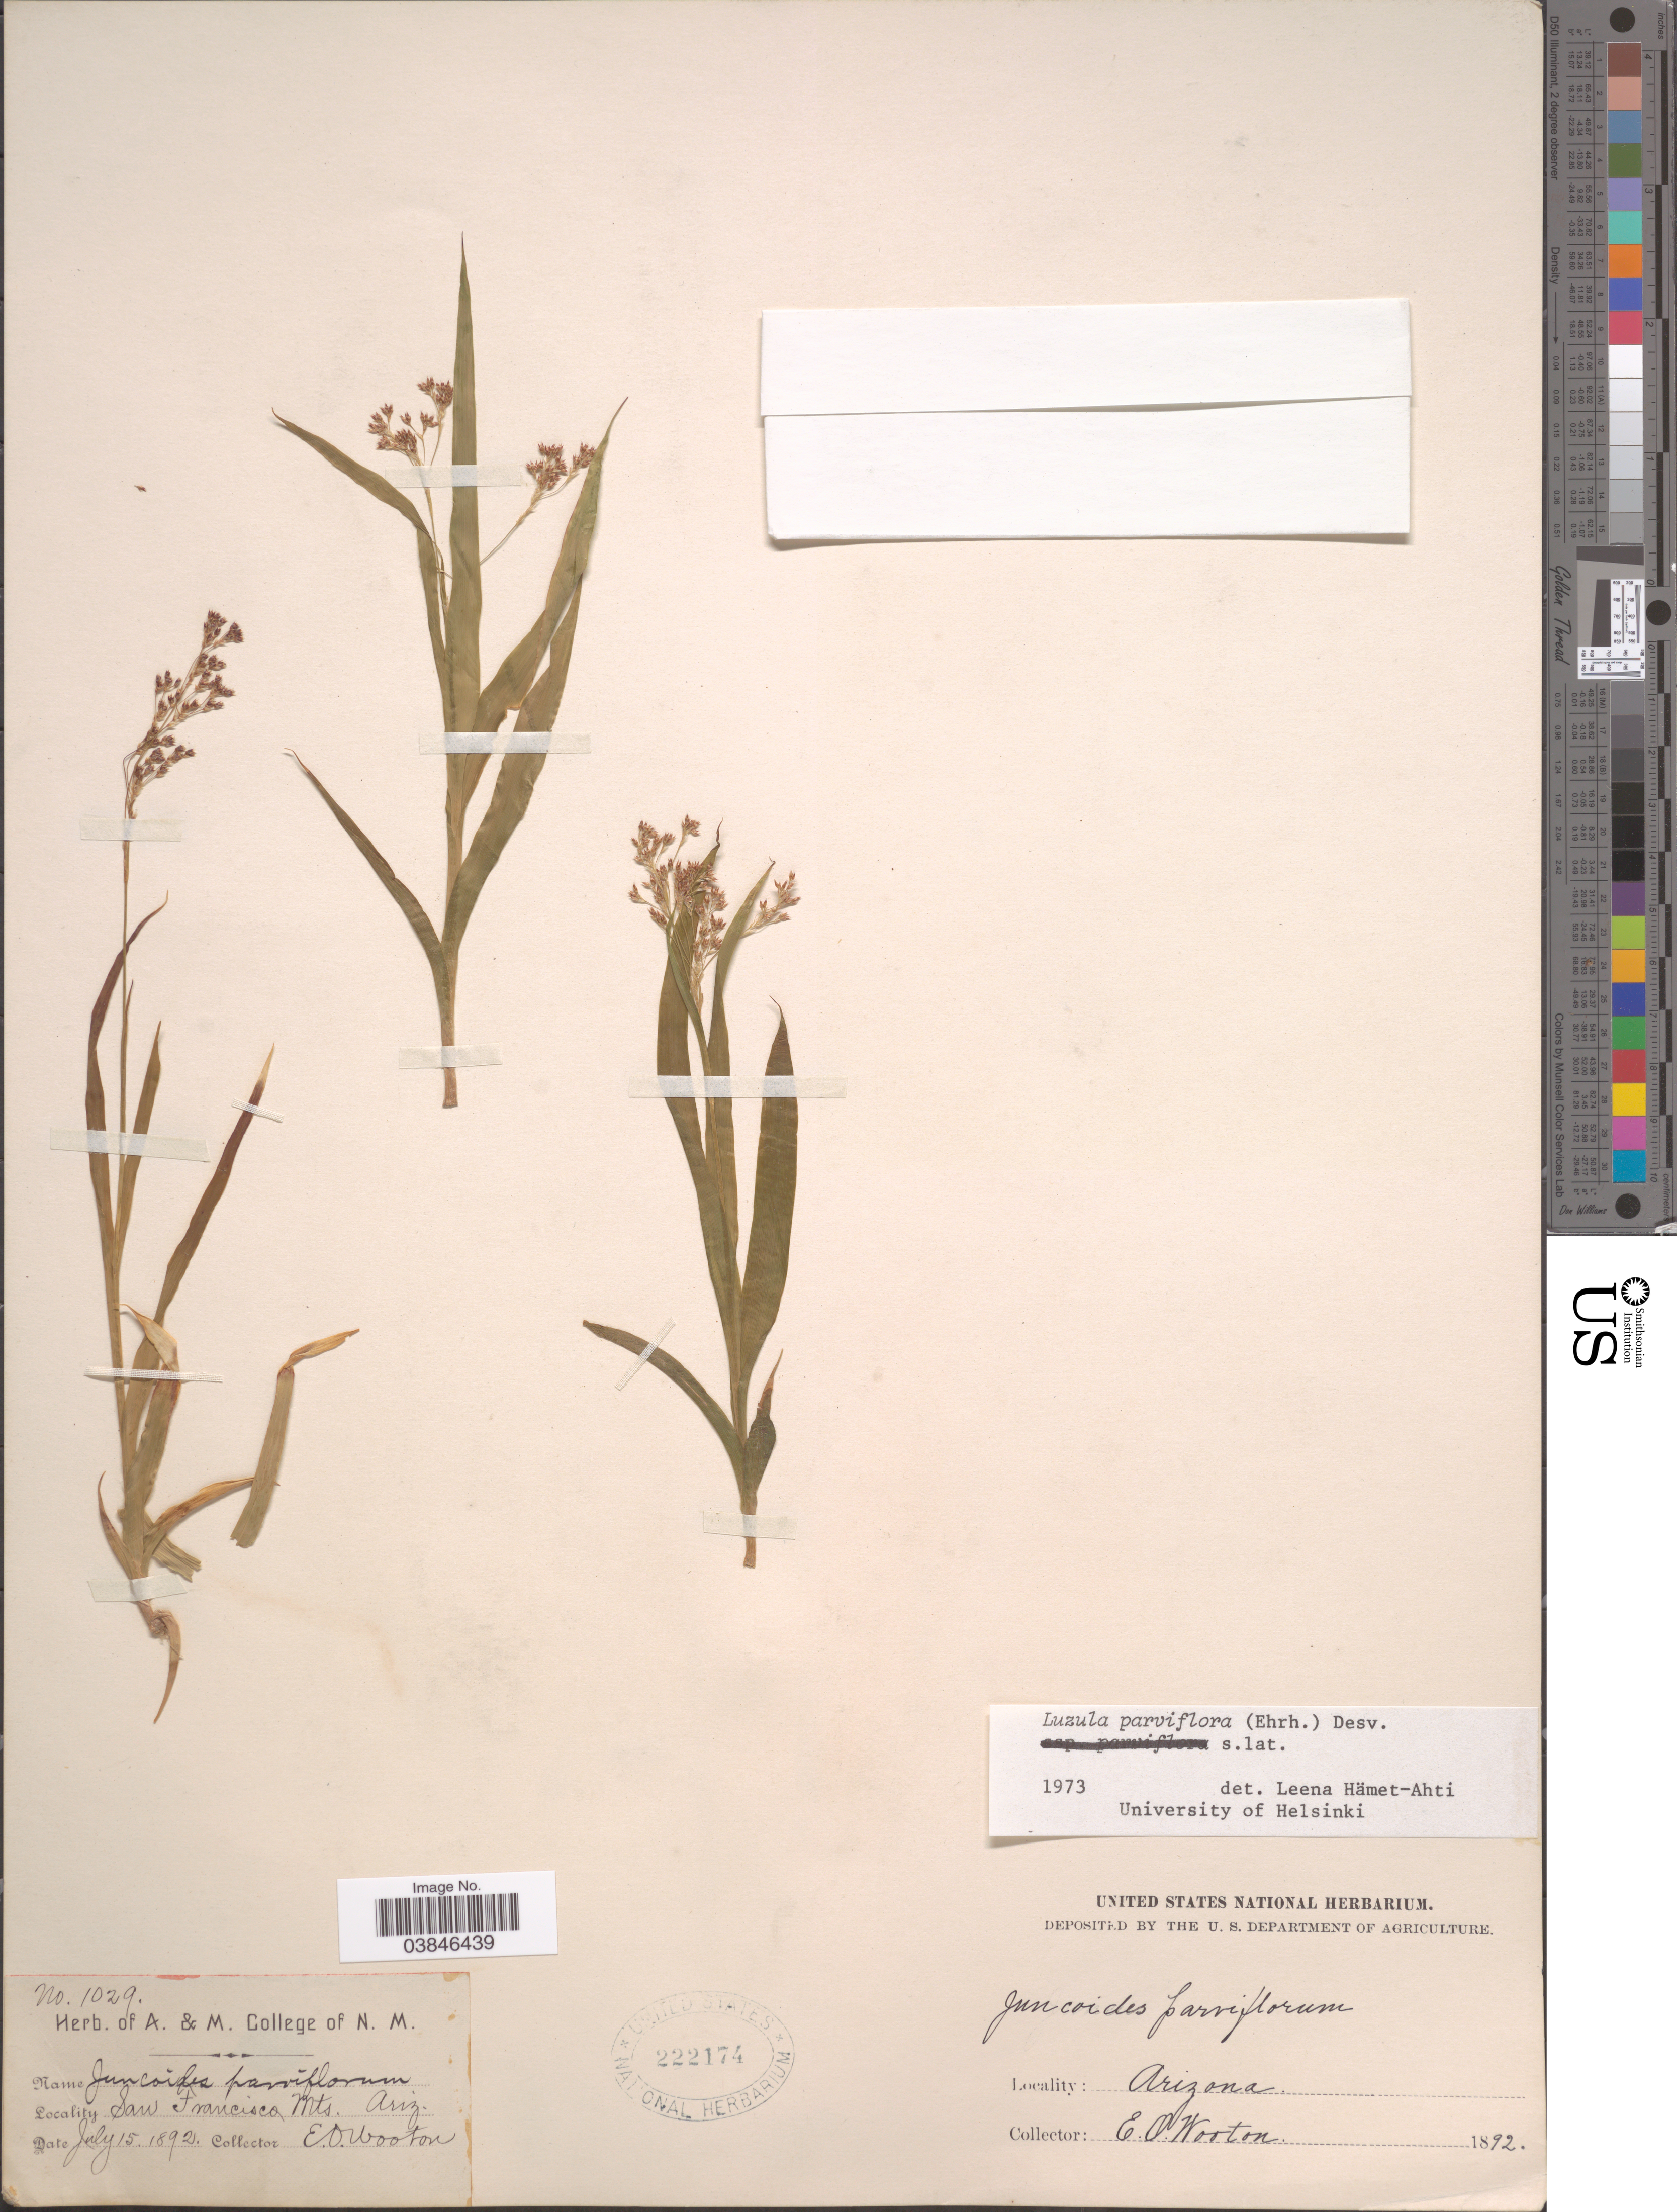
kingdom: Plantae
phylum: Tracheophyta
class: Liliopsida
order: Poales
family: Juncaceae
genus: Luzula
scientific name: Luzula parviflora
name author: (Ehrh.) Desv.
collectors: E. O. Wooton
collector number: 1029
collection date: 1892-07-15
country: United States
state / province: Arizona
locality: San Francisco Mts.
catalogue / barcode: US 222174